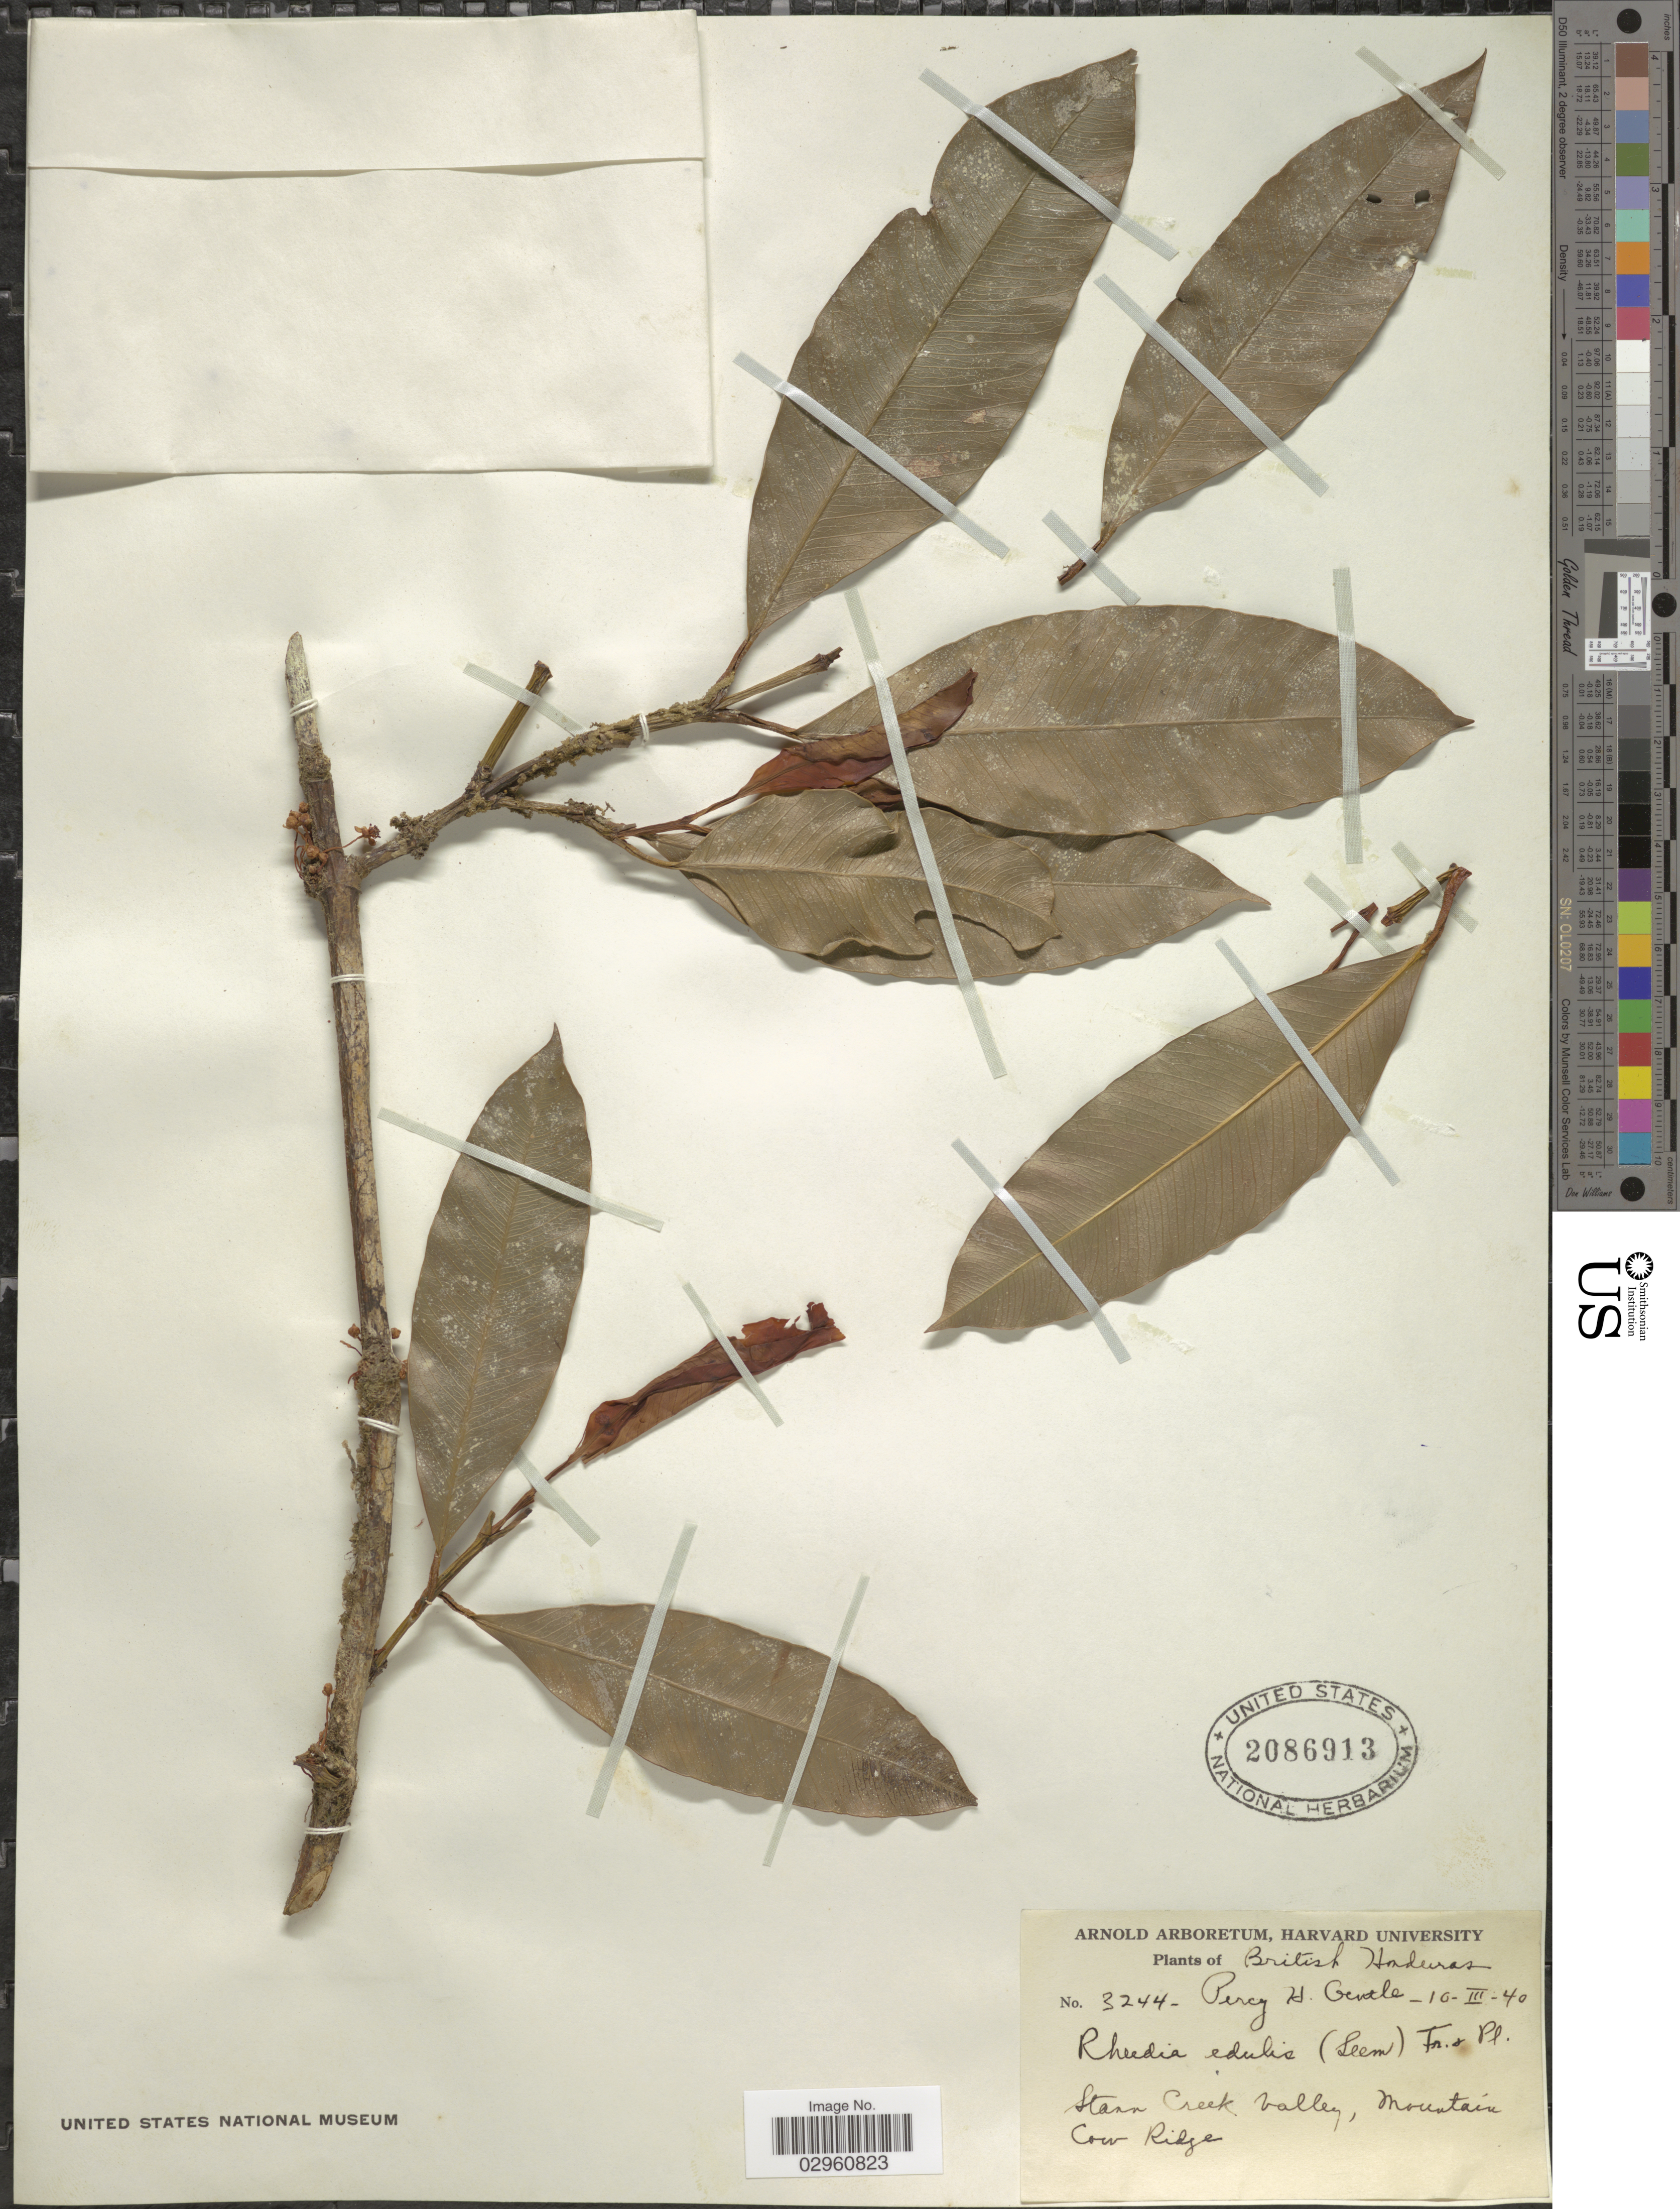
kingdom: Plantae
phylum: Tracheophyta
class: Magnoliopsida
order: Malpighiales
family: Clusiaceae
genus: Garcinia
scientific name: Garcinia intermedia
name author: (Pittier) Hammel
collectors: P. H. Gentle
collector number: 3244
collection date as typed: Transcribed d/m/y: 10/3/40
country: Belize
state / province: Stann Creek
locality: British Honduras: Stann Creek Valley, Mountain Cow Ridge.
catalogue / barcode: US 2086913